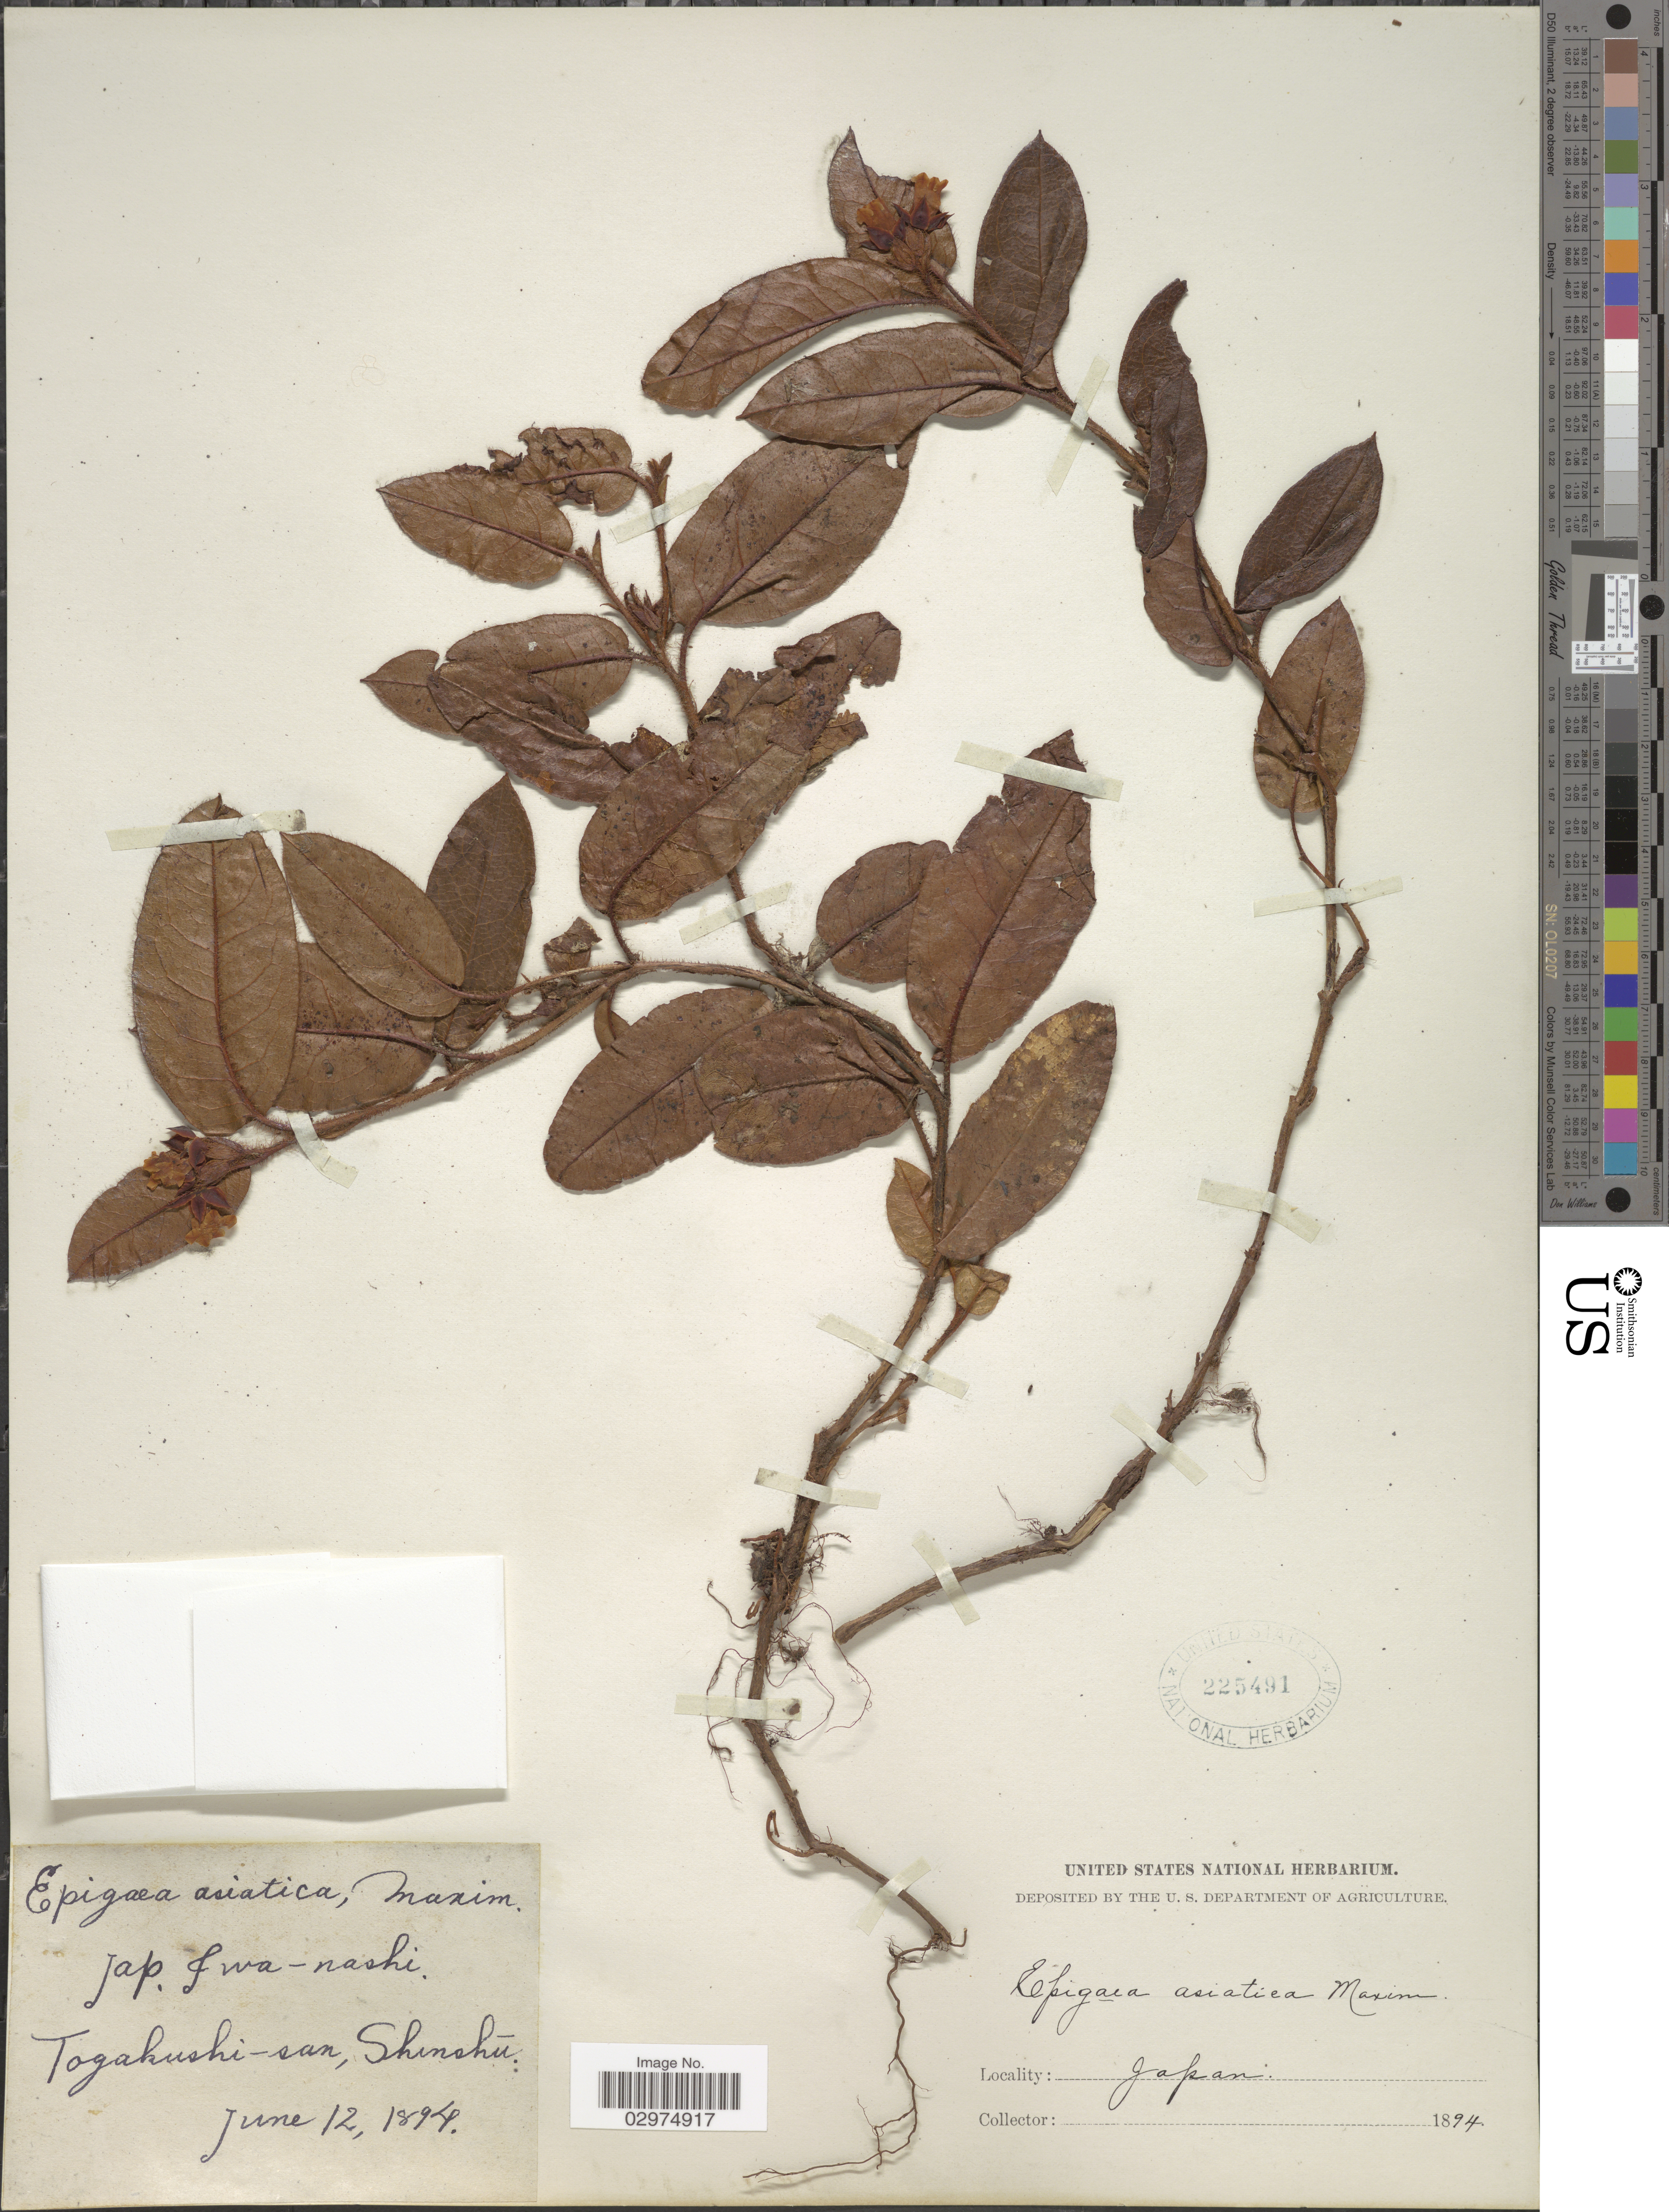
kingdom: Plantae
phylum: Tracheophyta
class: Magnoliopsida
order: Ericales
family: Ericaceae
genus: Epigaea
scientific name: Epigaea asiatiea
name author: Maxim.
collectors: ex herb. United States National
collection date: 1894-06-12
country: Japan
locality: Togakushi-san, Shinshu.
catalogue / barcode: US 225491